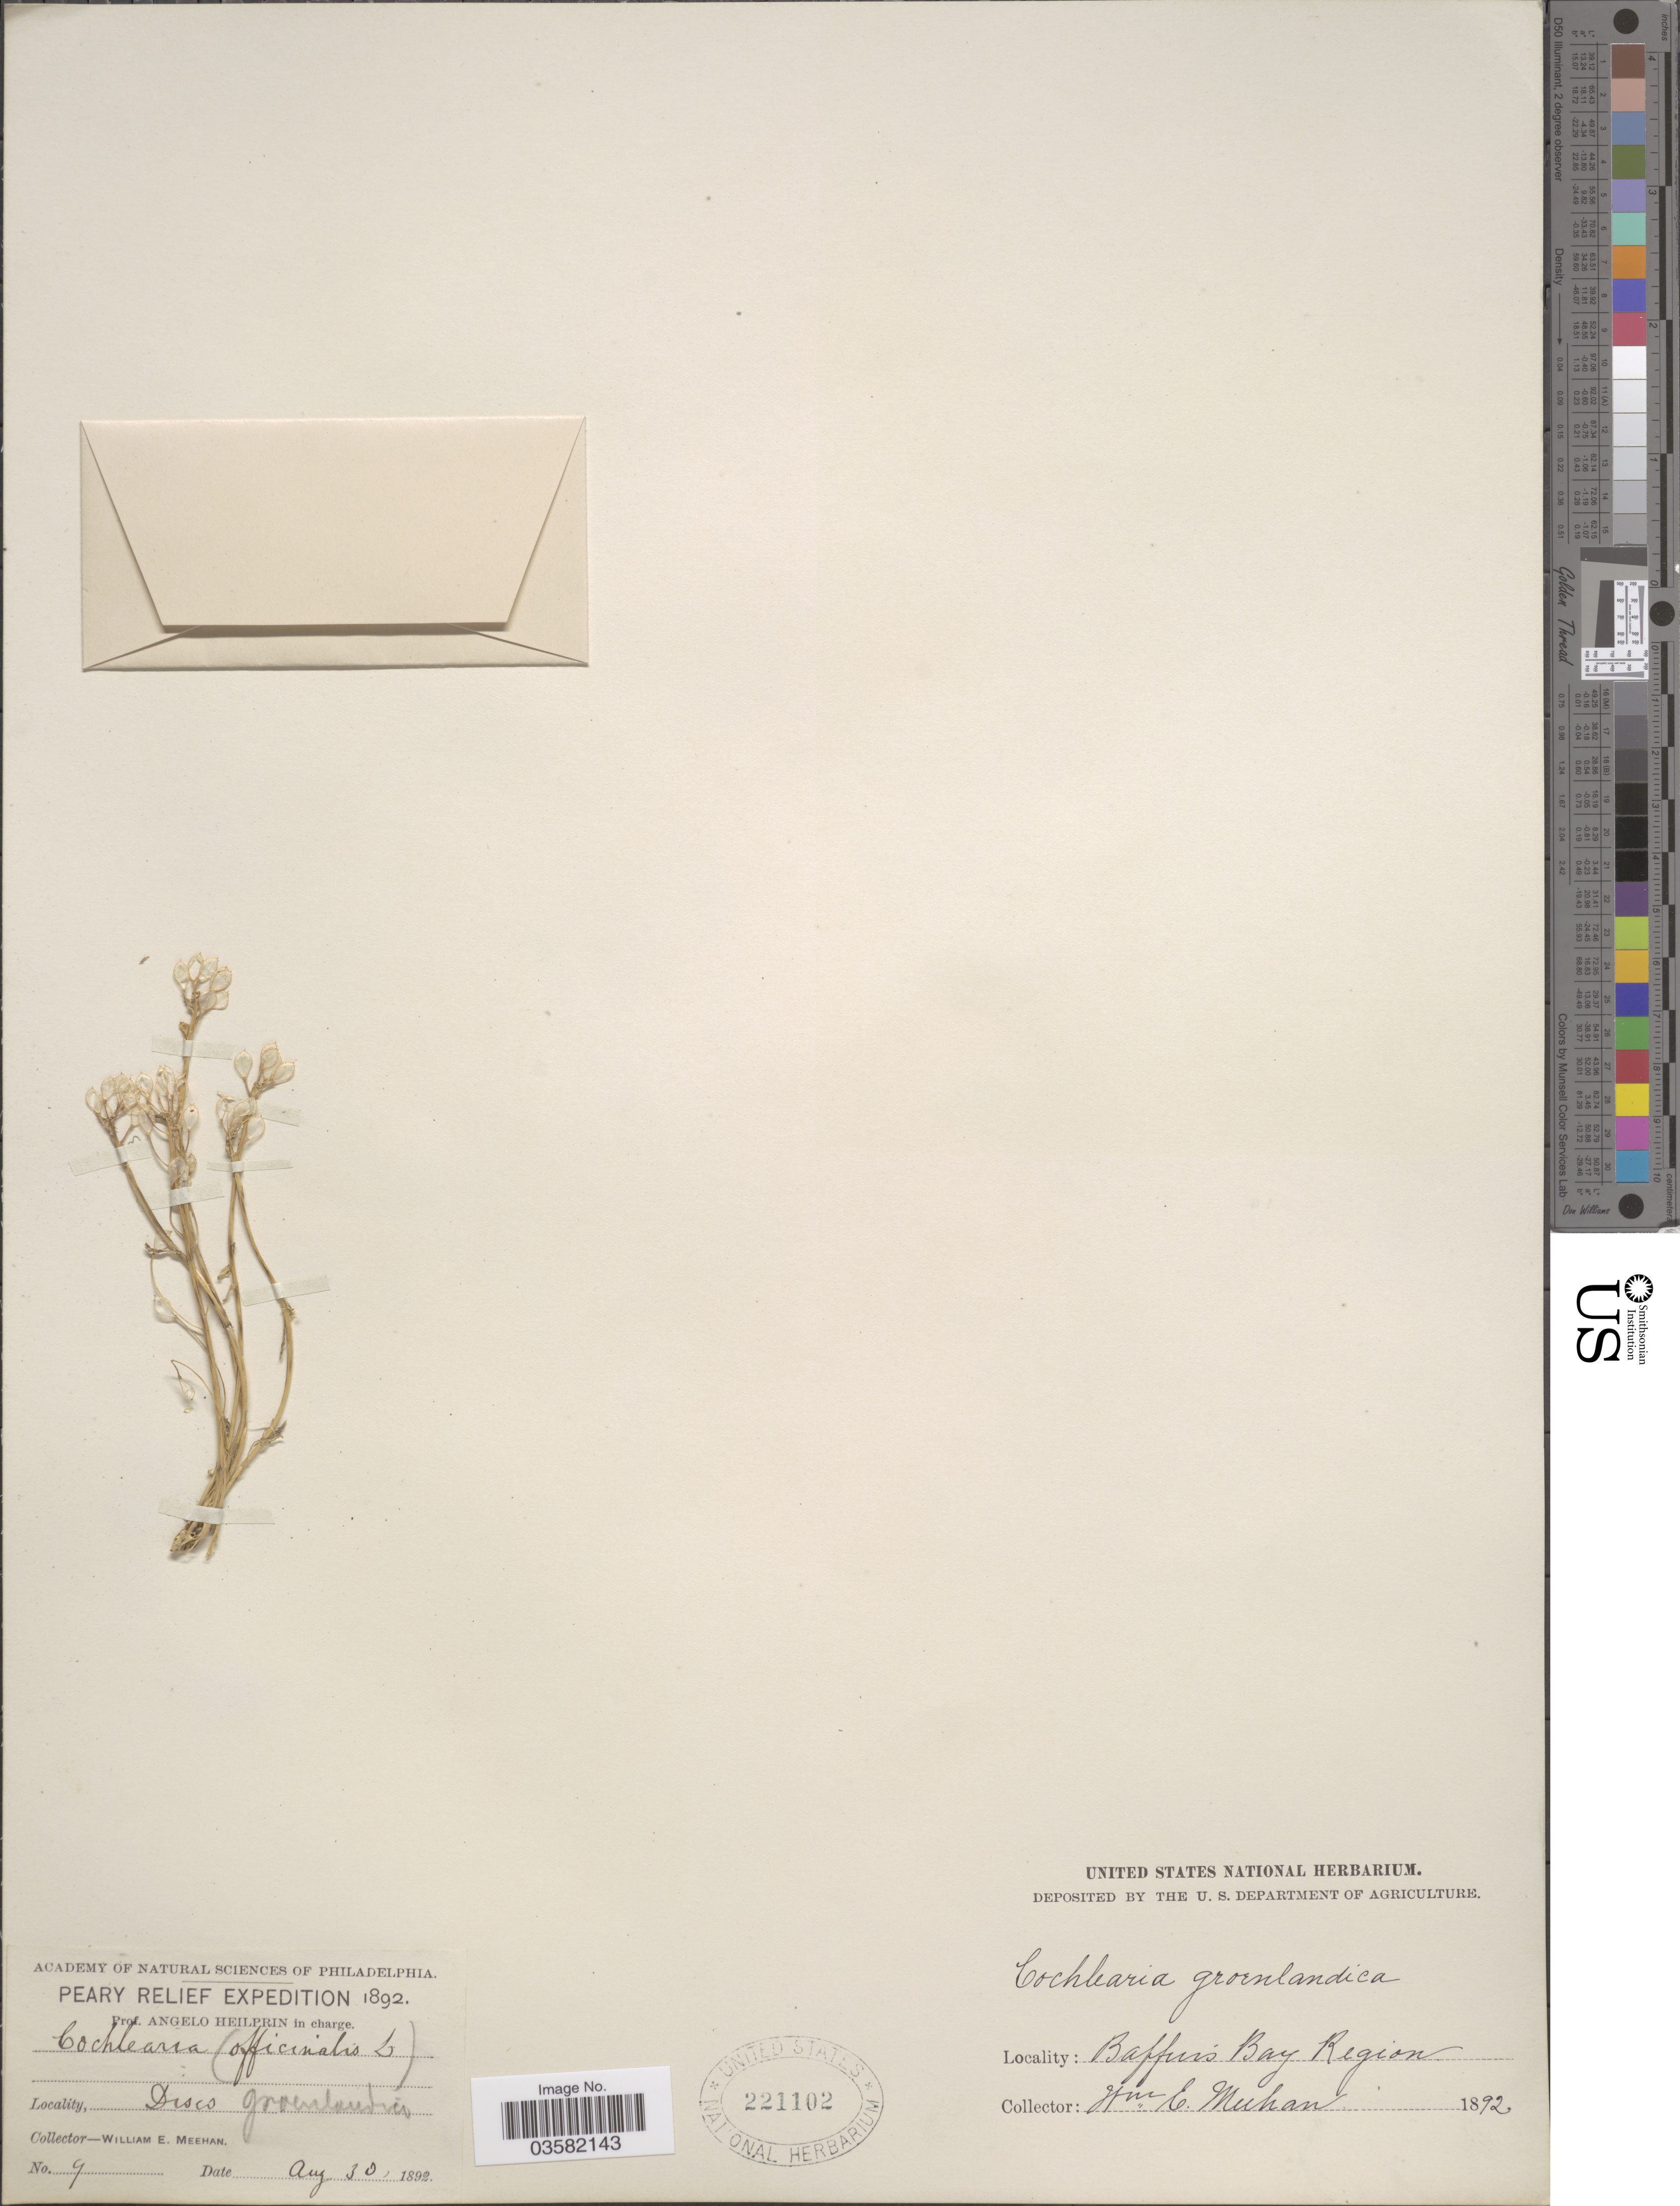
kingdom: Plantae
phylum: Tracheophyta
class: Magnoliopsida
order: Brassicales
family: Brassicaceae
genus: Cochlearia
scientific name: Cochlearia groenlandica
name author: L.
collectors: W. Meehan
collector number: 9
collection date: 1892-08-30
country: Greenland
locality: Baffin's Bay Region. Disco.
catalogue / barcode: US 221102